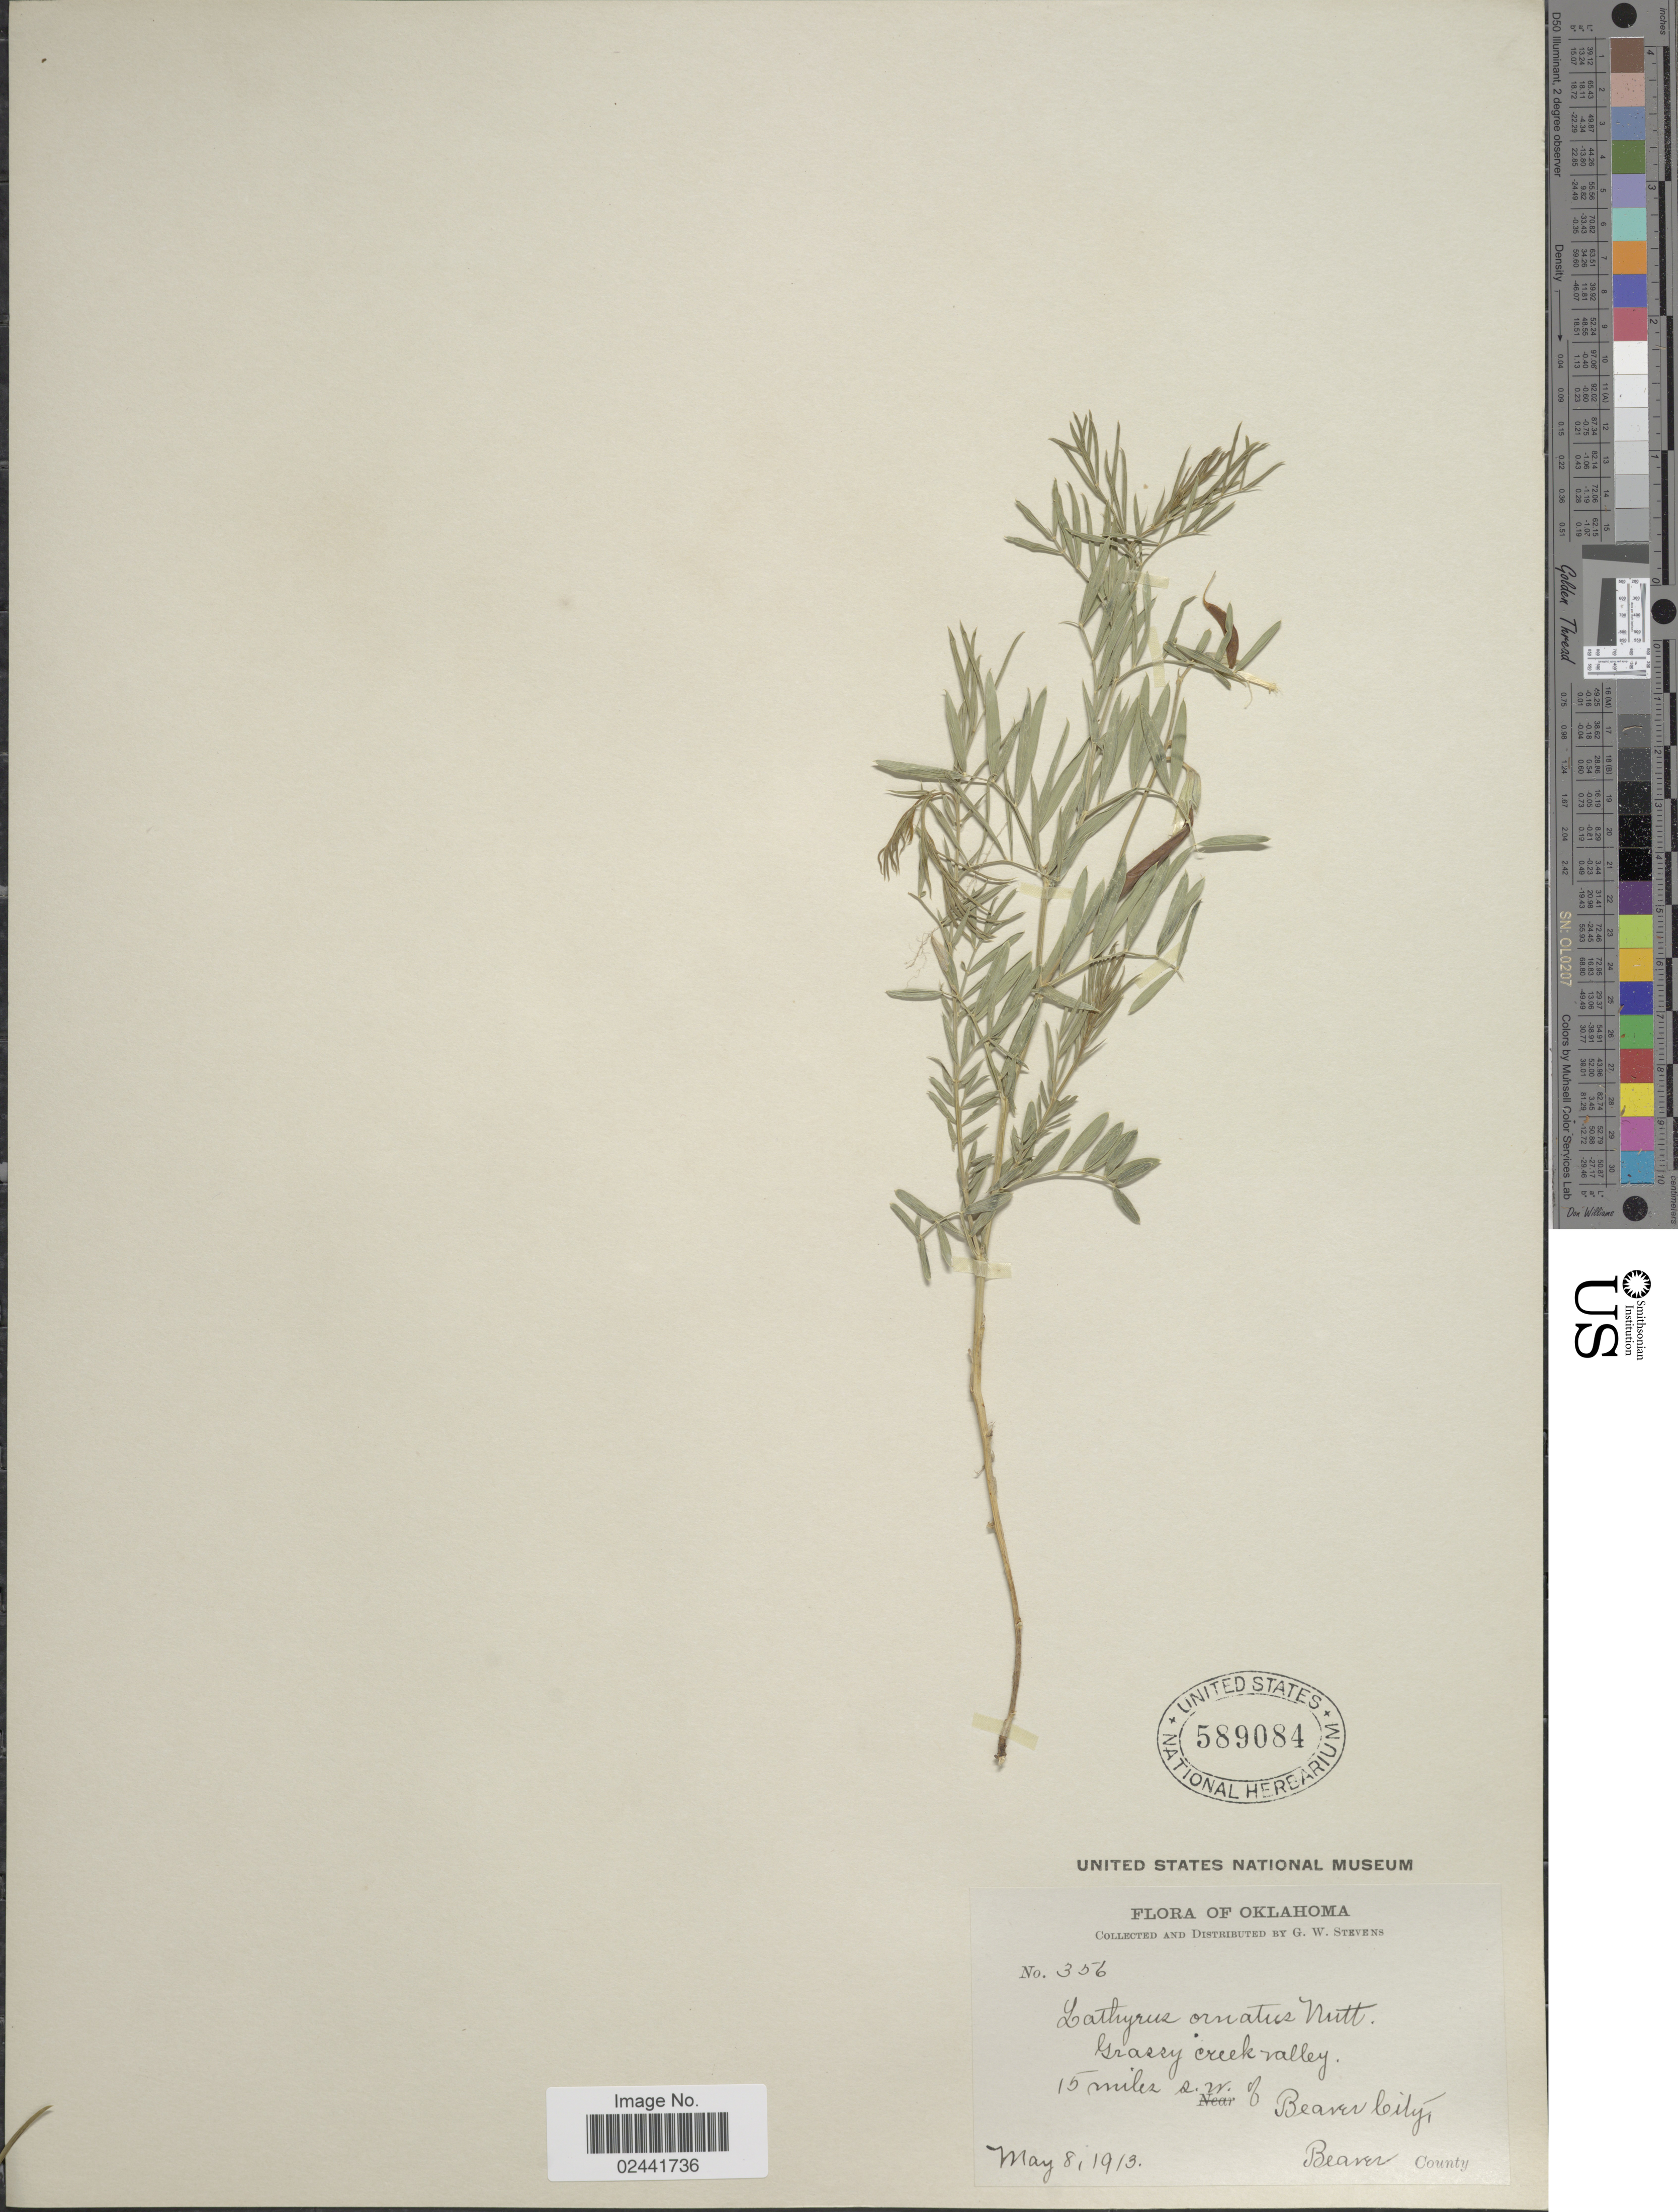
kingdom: Plantae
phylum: Tracheophyta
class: Magnoliopsida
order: Fabales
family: Fabaceae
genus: Lathyrus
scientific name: Lathyrus stipulaceus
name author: (Pursh) Butters & H. St. John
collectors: G. W. Stevens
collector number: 356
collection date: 1913-05-08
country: United States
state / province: Oklahoma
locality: Grassy creek valley, 15 miles s.w. of Beaver City, Beaver County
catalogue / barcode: US 589084